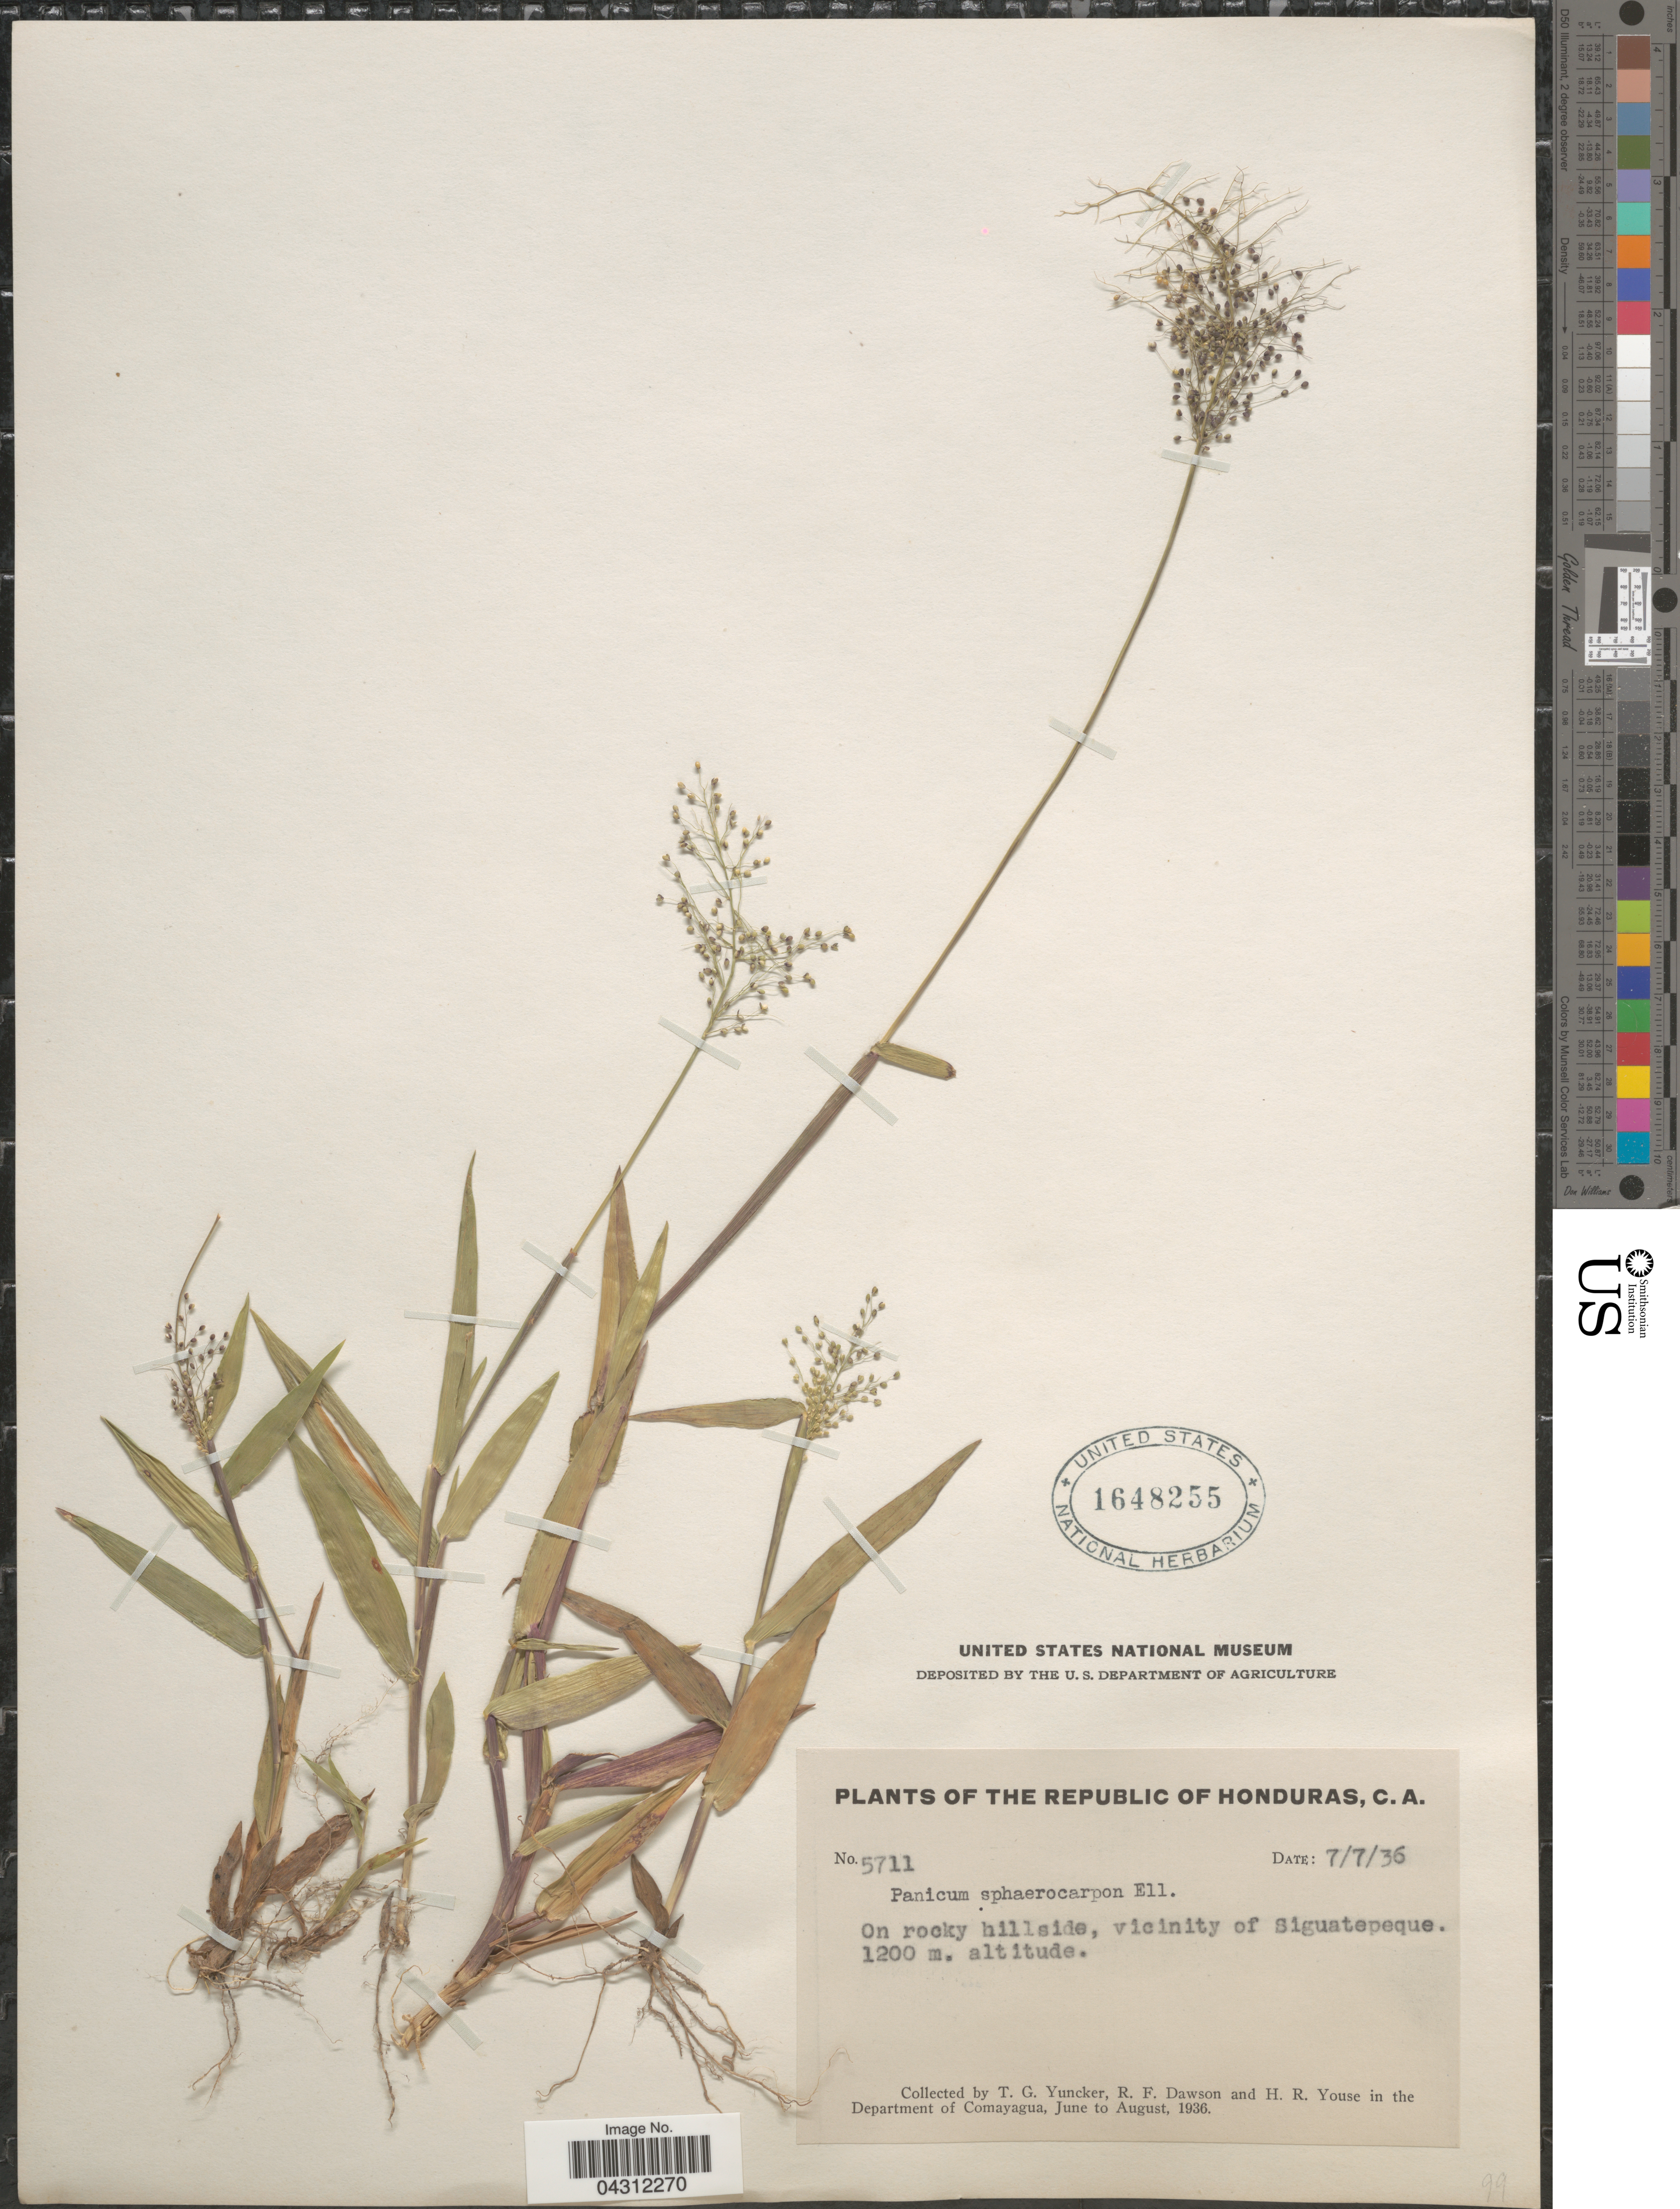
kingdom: Plantae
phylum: Tracheophyta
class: Liliopsida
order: Poales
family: Poaceae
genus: Dichanthelium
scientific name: Dichanthelium sphaerocarpon var. sphaerocarpon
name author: (Elliott) Gould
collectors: T. G. Yuncker, R. F. Dawson & H. Youse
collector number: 5711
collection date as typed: Transcribed d/m/y: 7/7/36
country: Honduras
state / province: Comayagua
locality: On rocky hillside, vicinity of Siguatepeque. Department of Comayagua.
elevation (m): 1200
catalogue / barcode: US 1648255